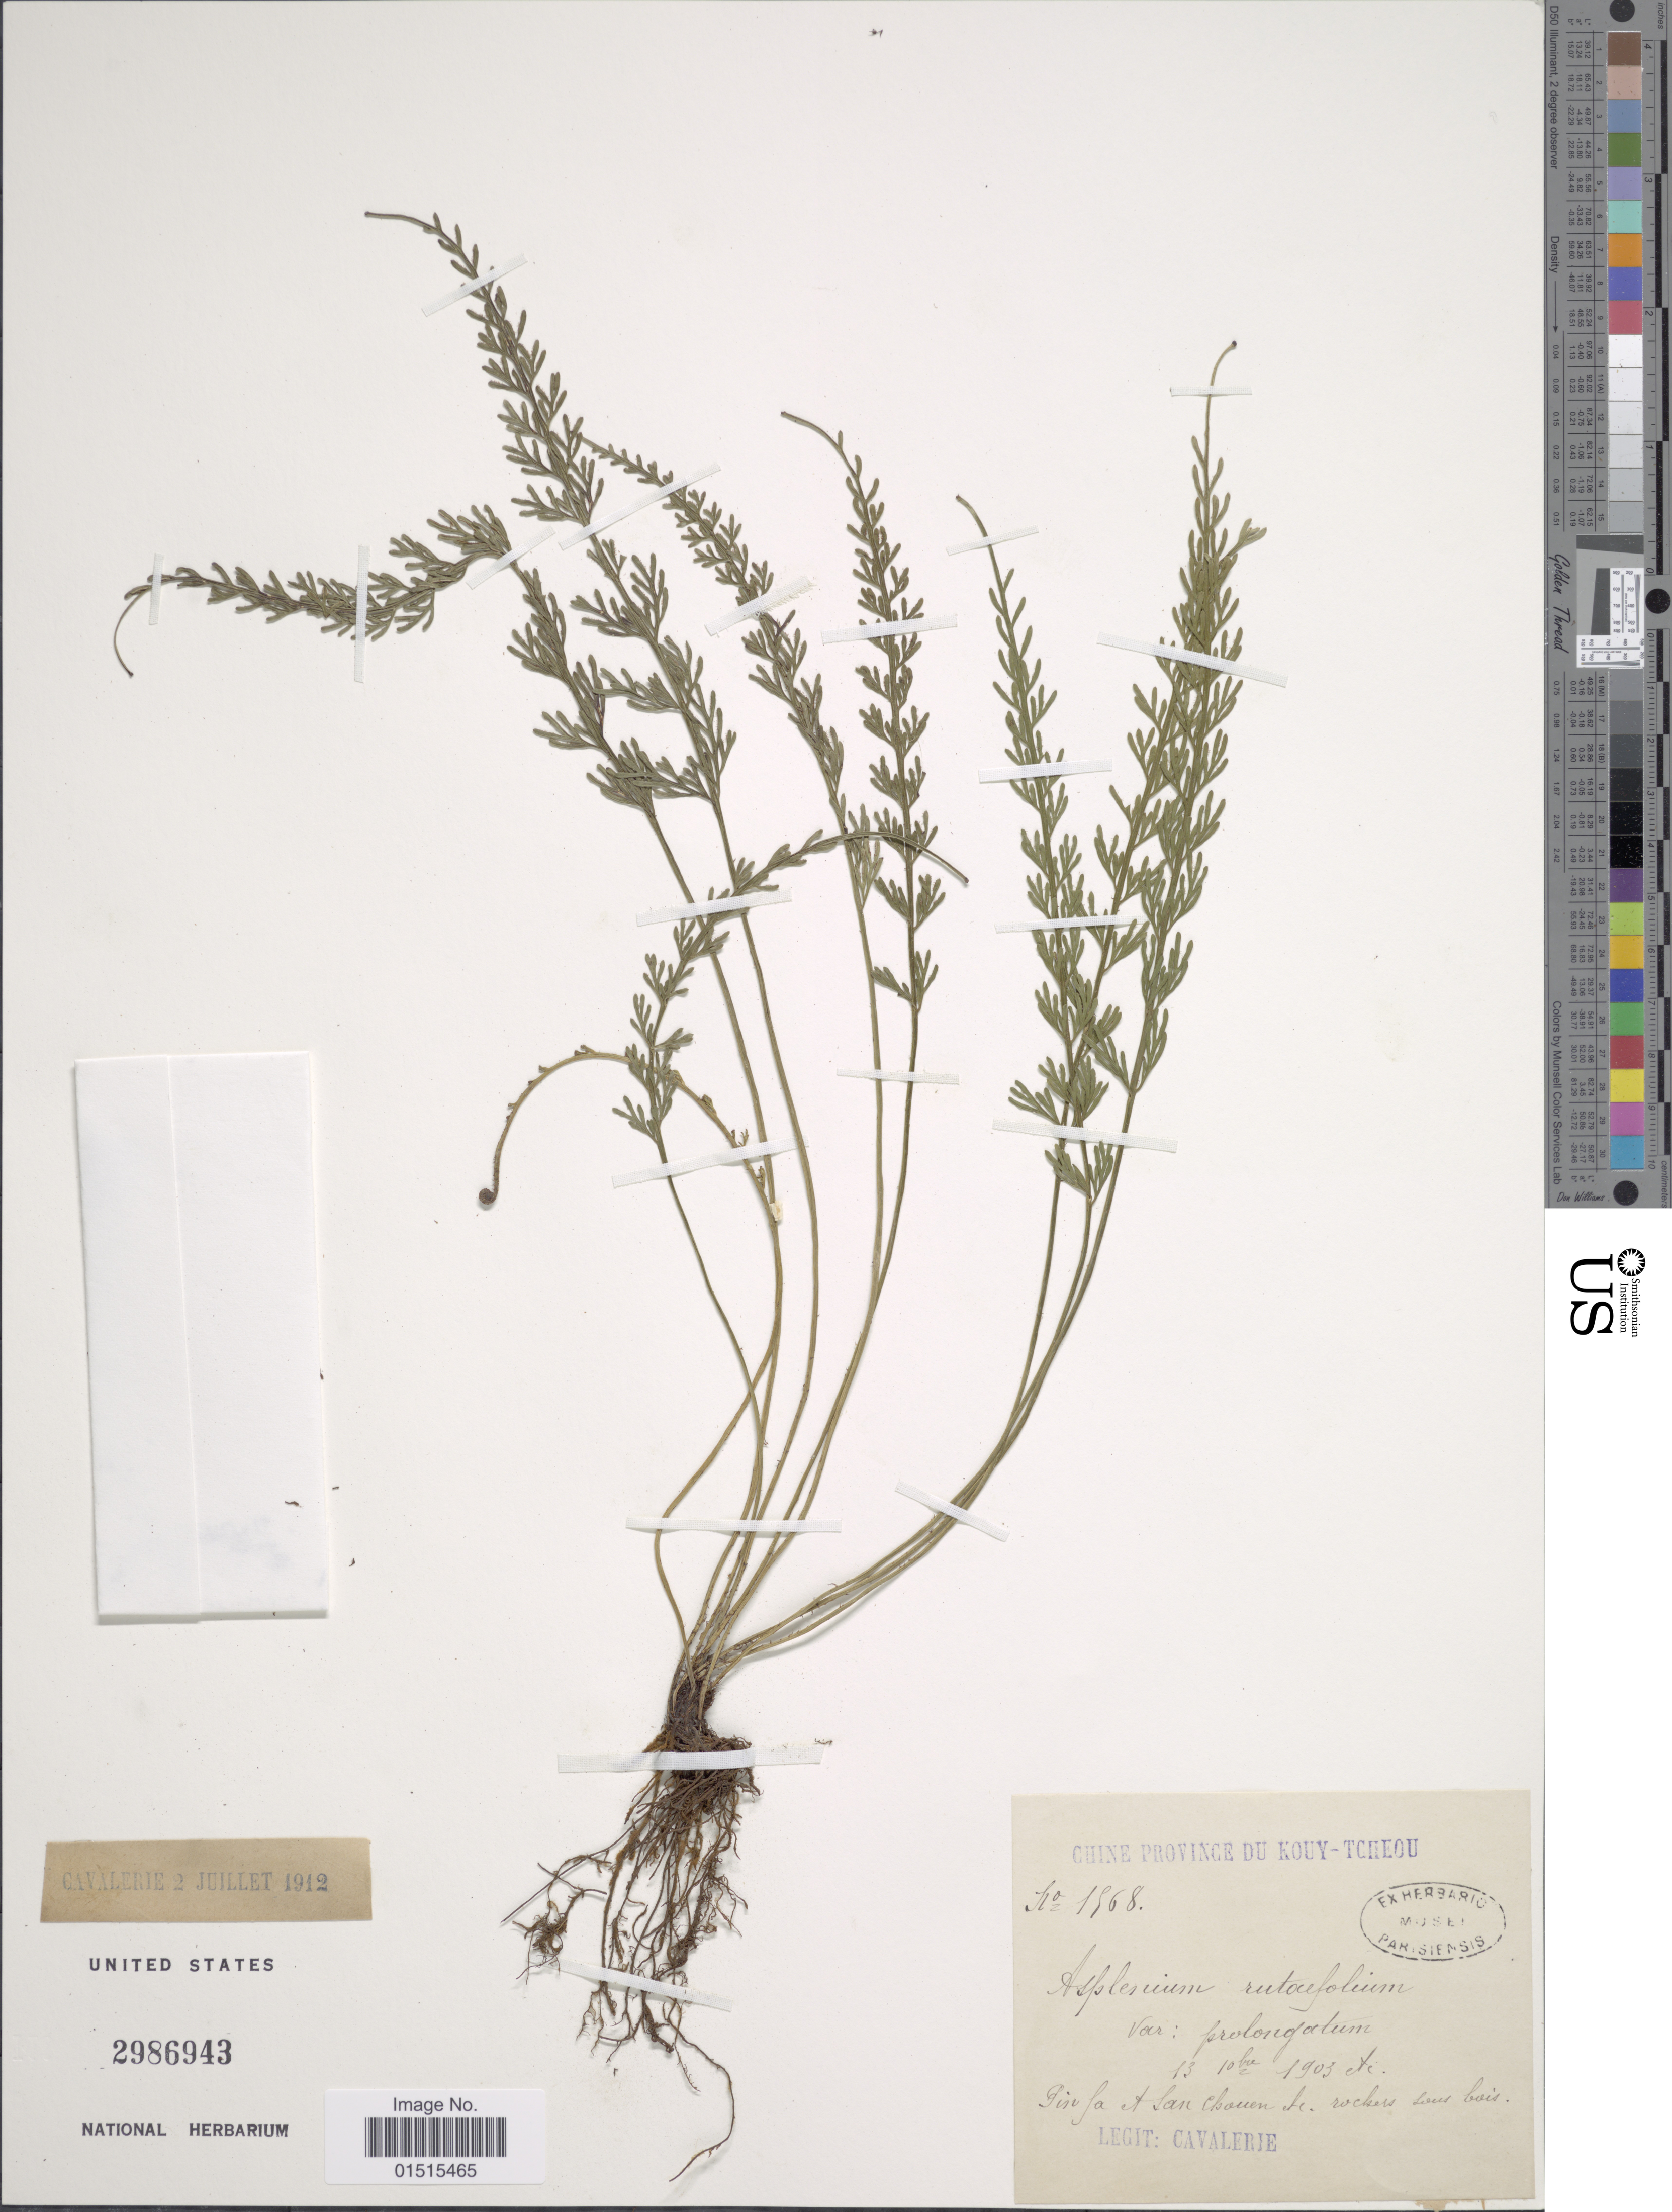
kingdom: Plantae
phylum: Tracheophyta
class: Polypodiopsida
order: Polypodiales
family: Aspleniaceae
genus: Asplenium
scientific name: Asplenium prolongatum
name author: Hook.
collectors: -. Cavalerie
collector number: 1968*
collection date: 1903-10-13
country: China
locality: Chine Province Du Kouy-Tcheou, Pin Fa et San Choum de. rockers lous bois [interpreted]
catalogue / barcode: US 2986943